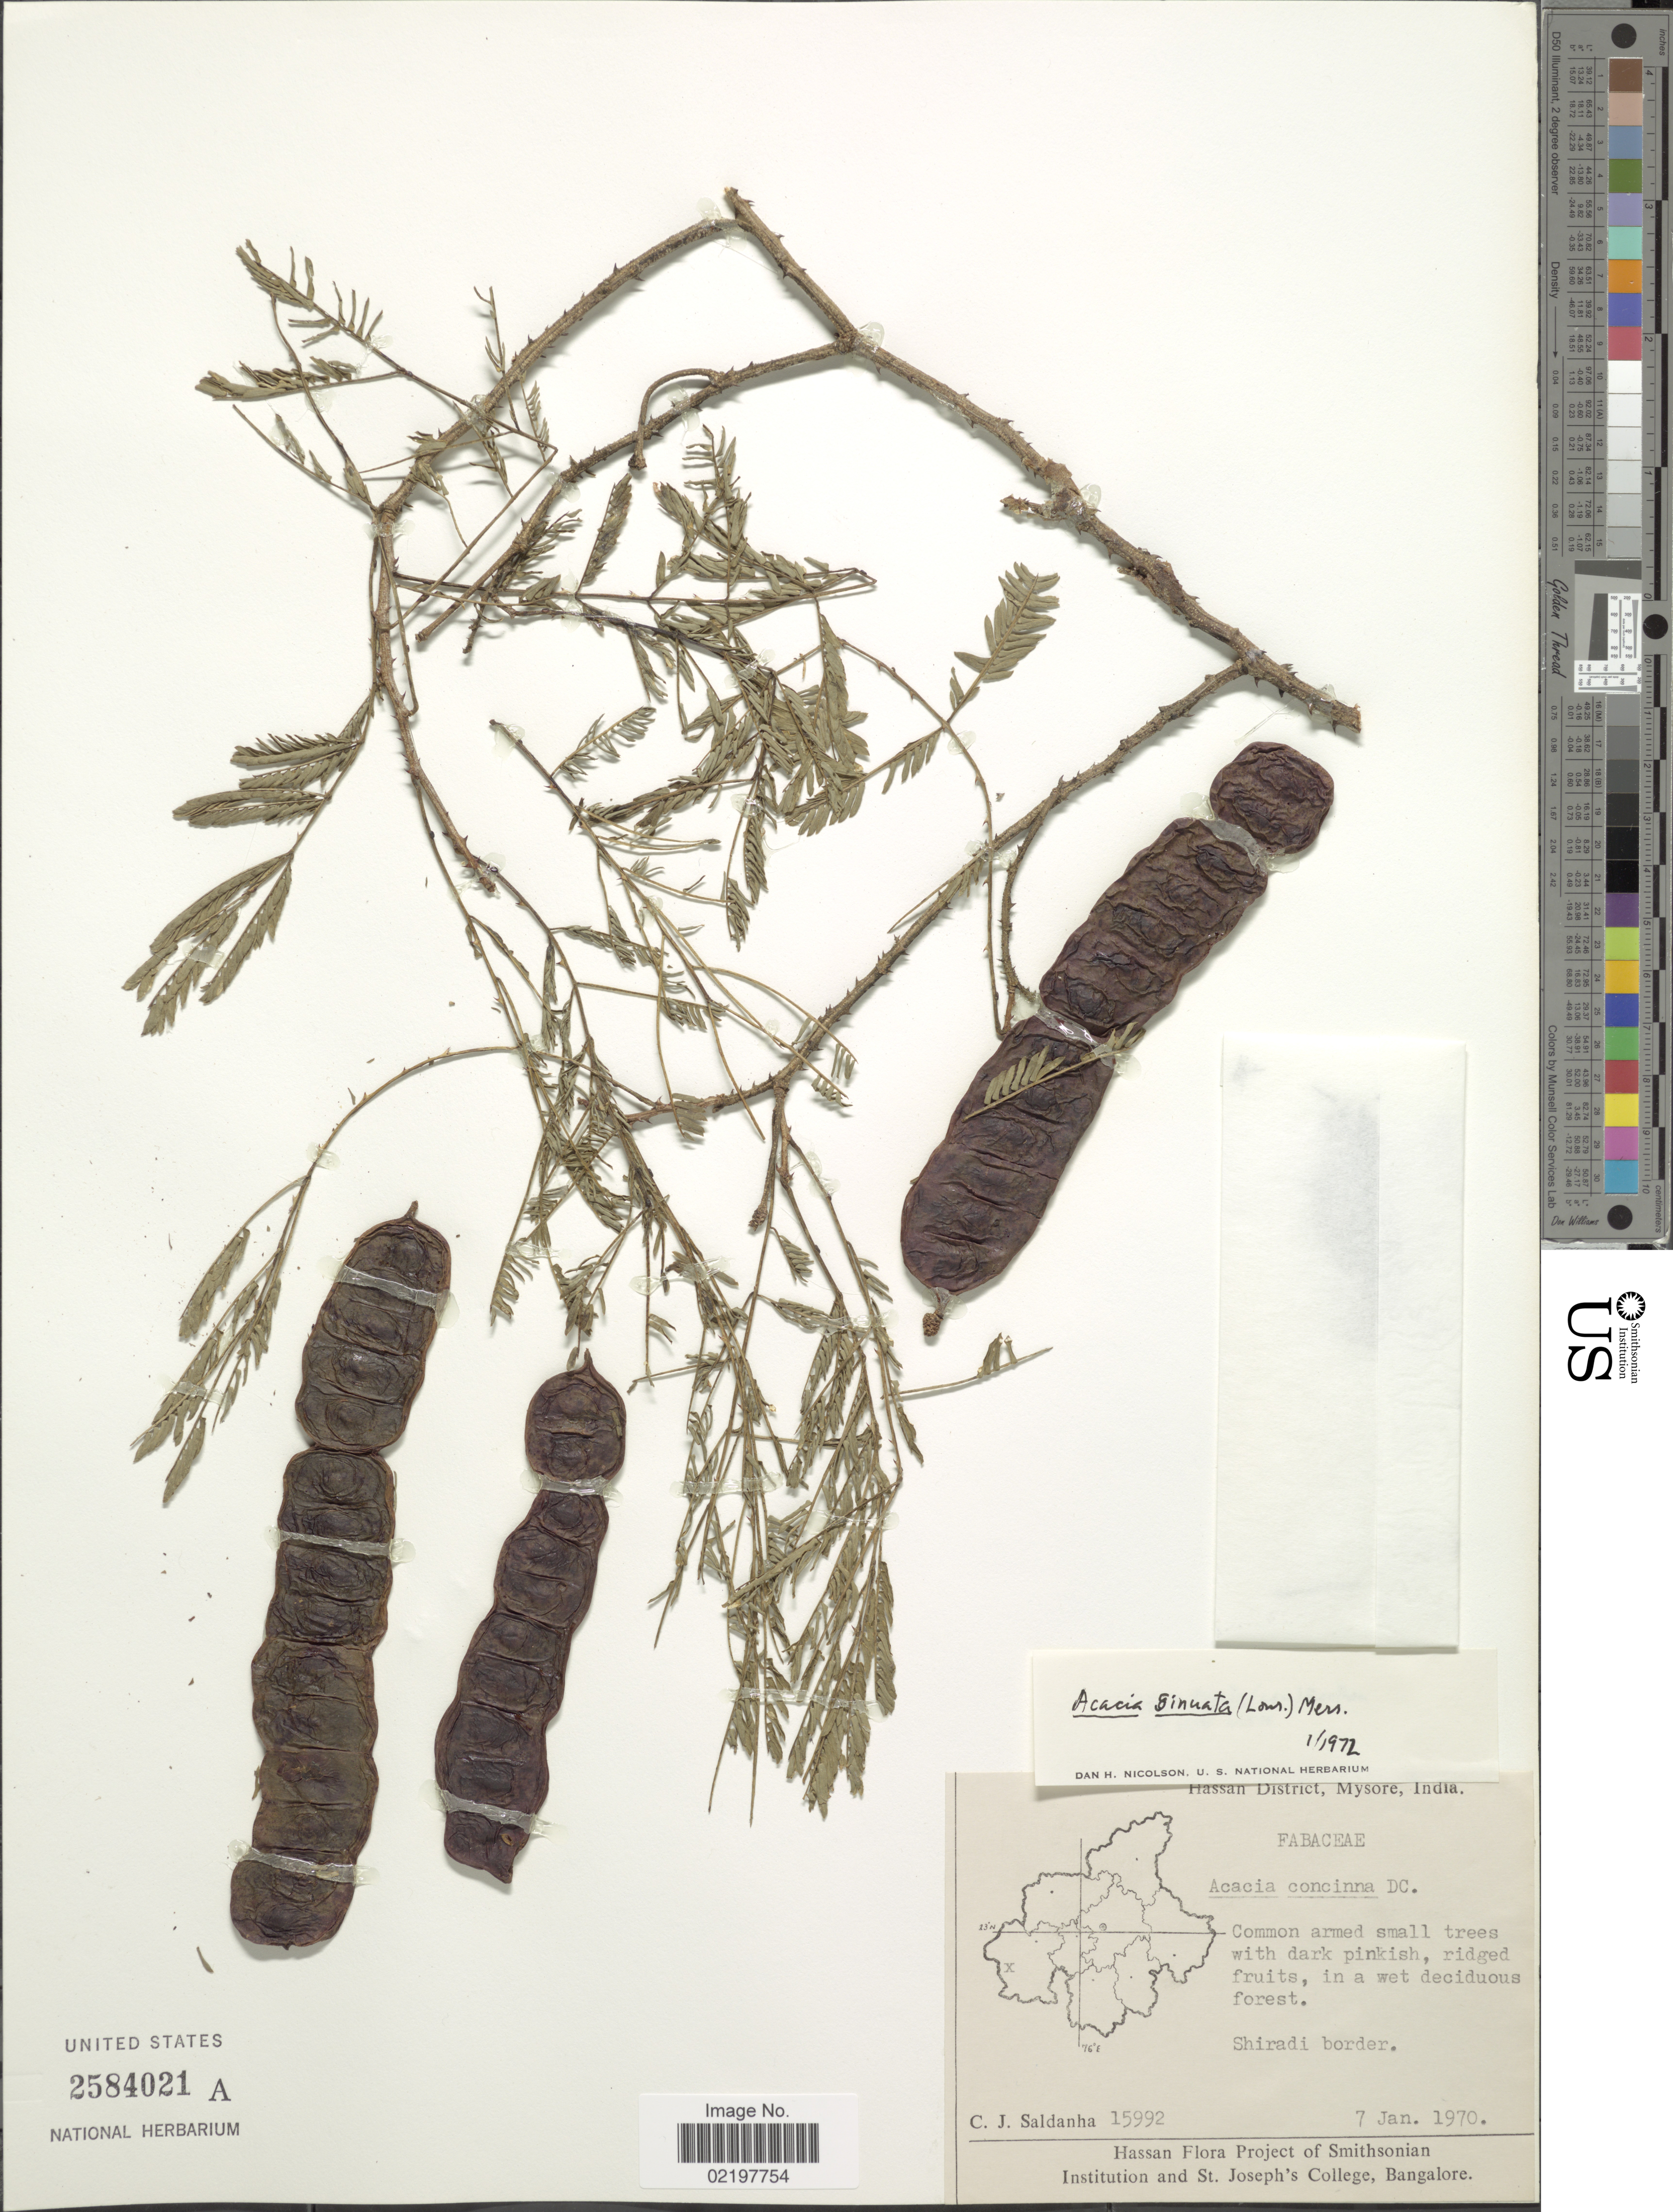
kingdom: Plantae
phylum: Tracheophyta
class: Magnoliopsida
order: Fabales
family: Fabaceae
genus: Senegalia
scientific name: Senegalia rugata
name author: (Lam.) Britton & Rose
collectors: C. J. Saldanha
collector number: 15992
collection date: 1970-01-07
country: India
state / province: Karnataka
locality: Hassan District, Mysore, India, Shiradi border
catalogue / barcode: US 2584021A